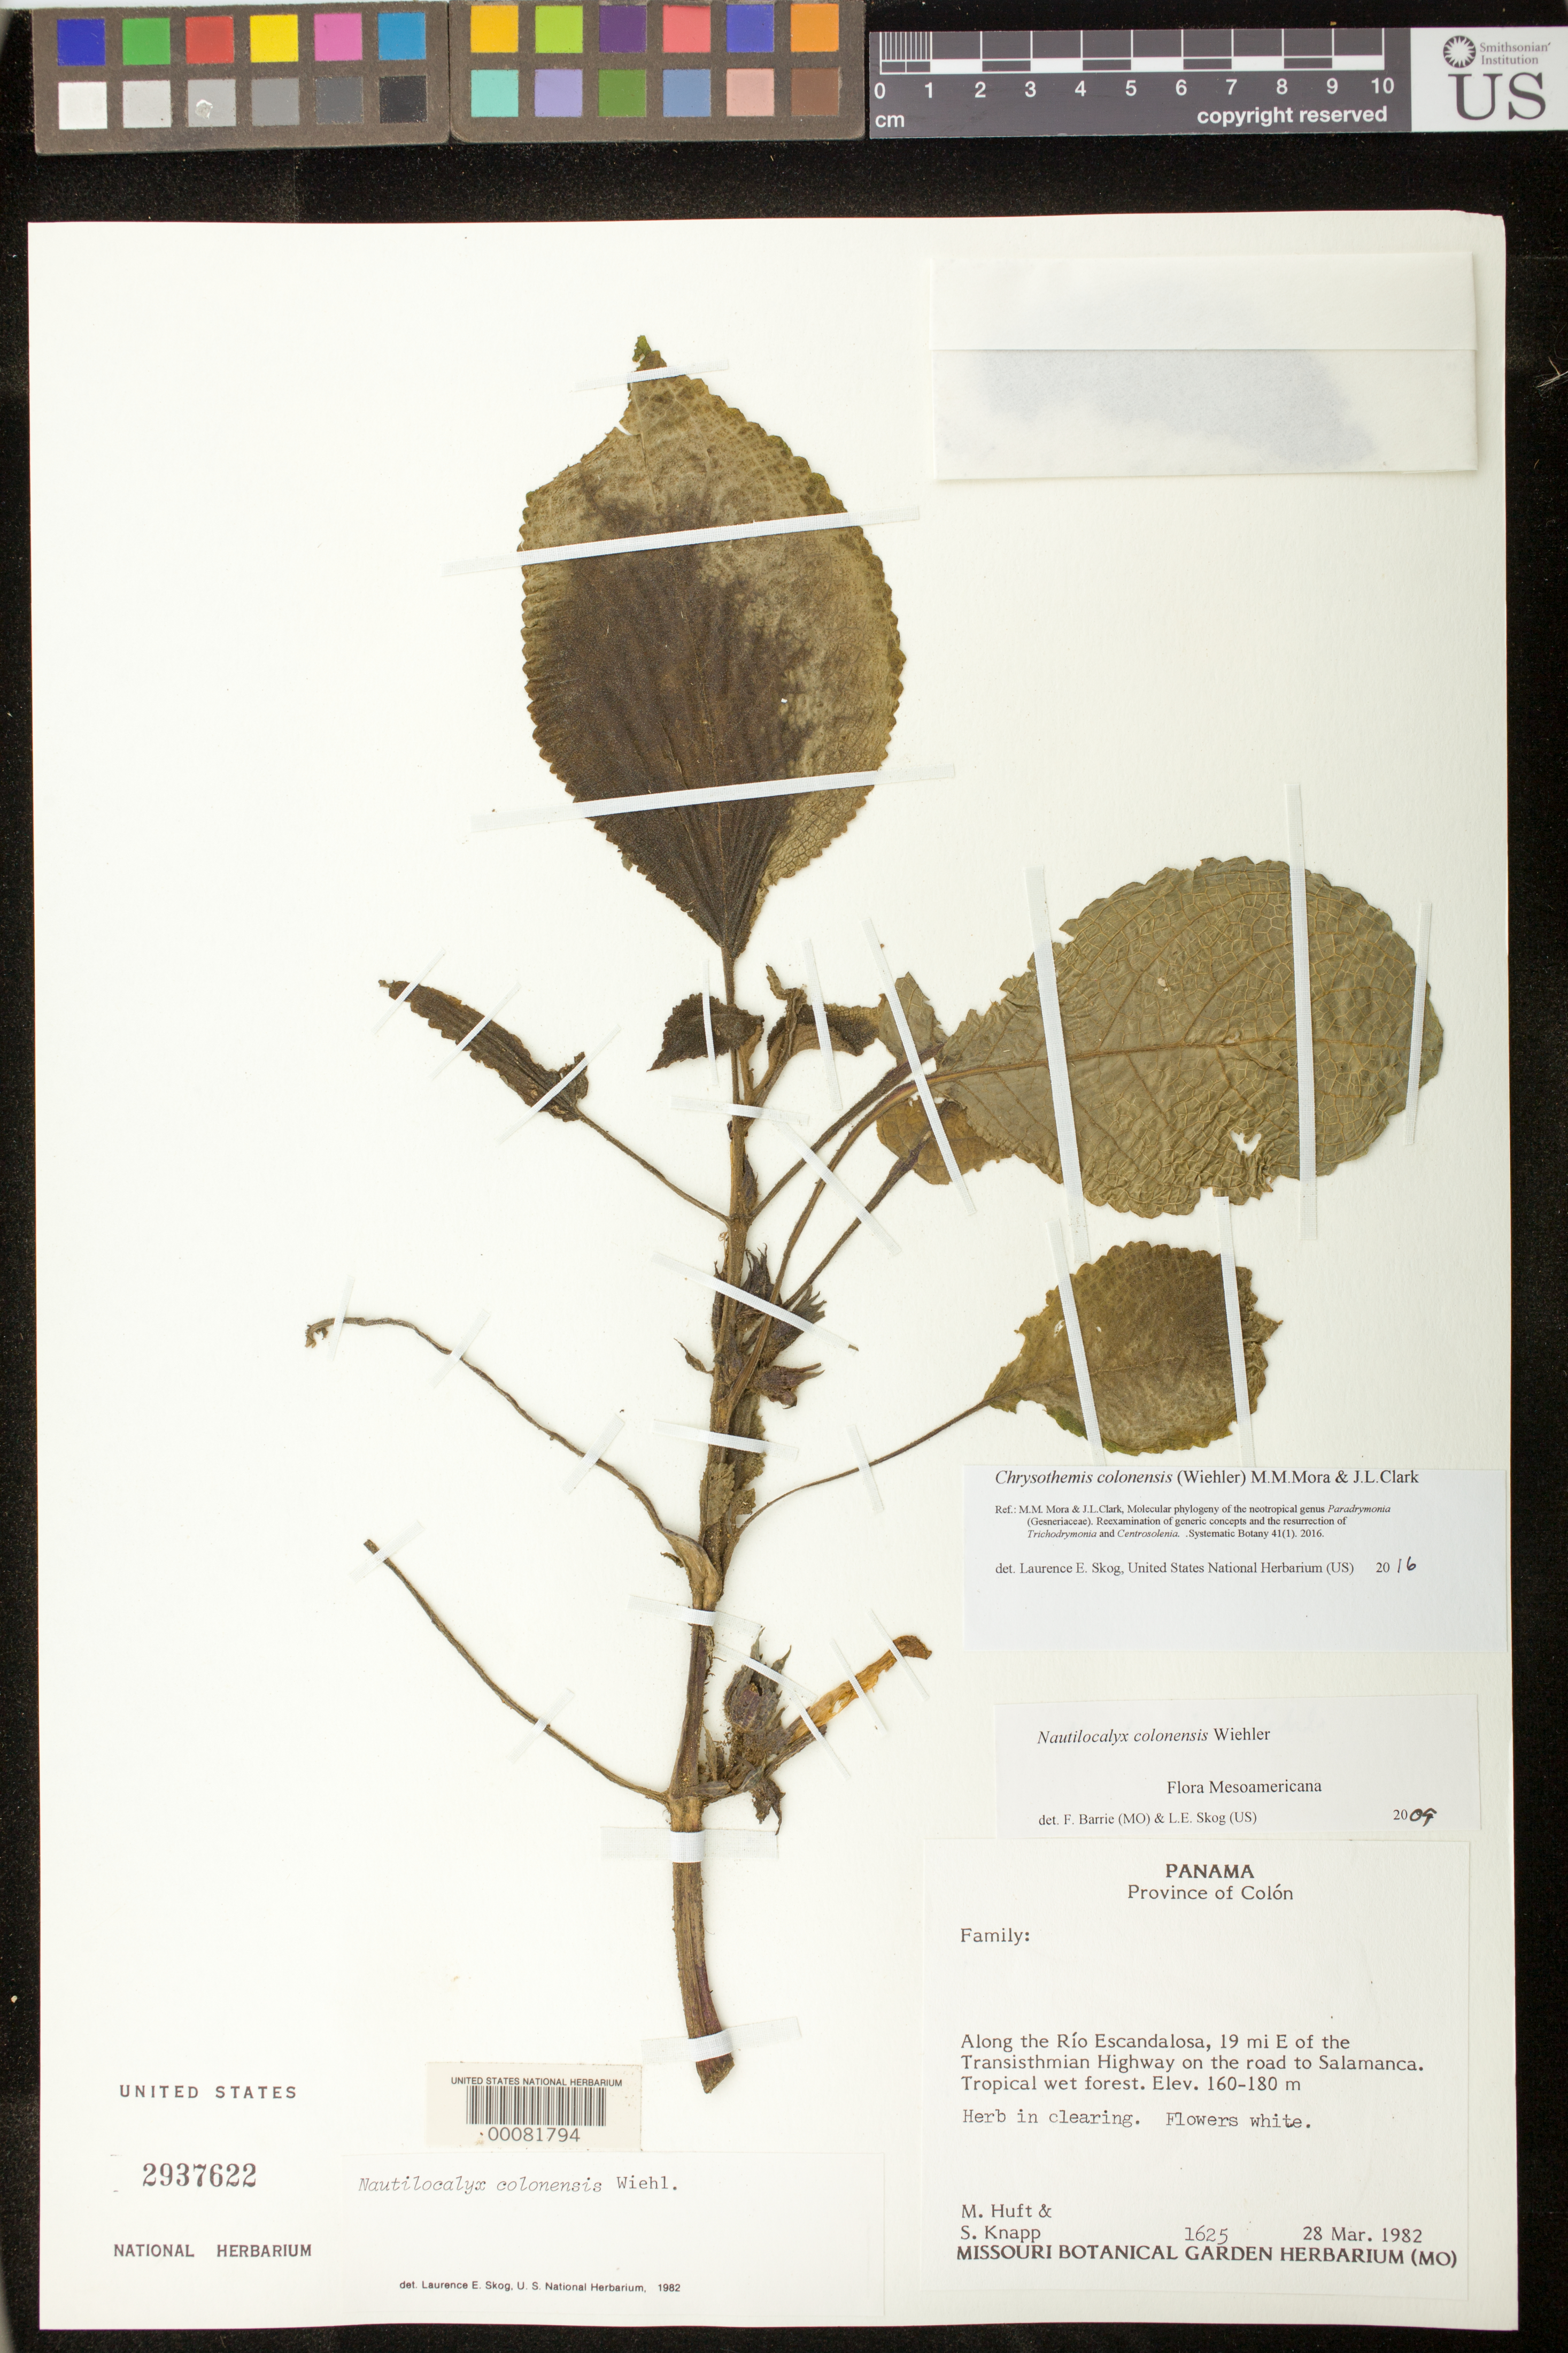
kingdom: Plantae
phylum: Tracheophyta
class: Magnoliopsida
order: Lamiales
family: Gesneriaceae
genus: Chrysothemis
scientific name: Chrysothemis colonensis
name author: (Wiehler) M.M. Mora & J.L. Clark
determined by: Skog, Laurence E.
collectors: M. J. Huft & S. Knapp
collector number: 1625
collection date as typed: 28 Mar 1982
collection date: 1982-03-28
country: Panama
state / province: Colón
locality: Along the Rio Escandaloso, 19 mi E of the Transisthmian highway on the road to Salamanca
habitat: Tropical wet forest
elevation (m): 160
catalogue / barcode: US 2937622